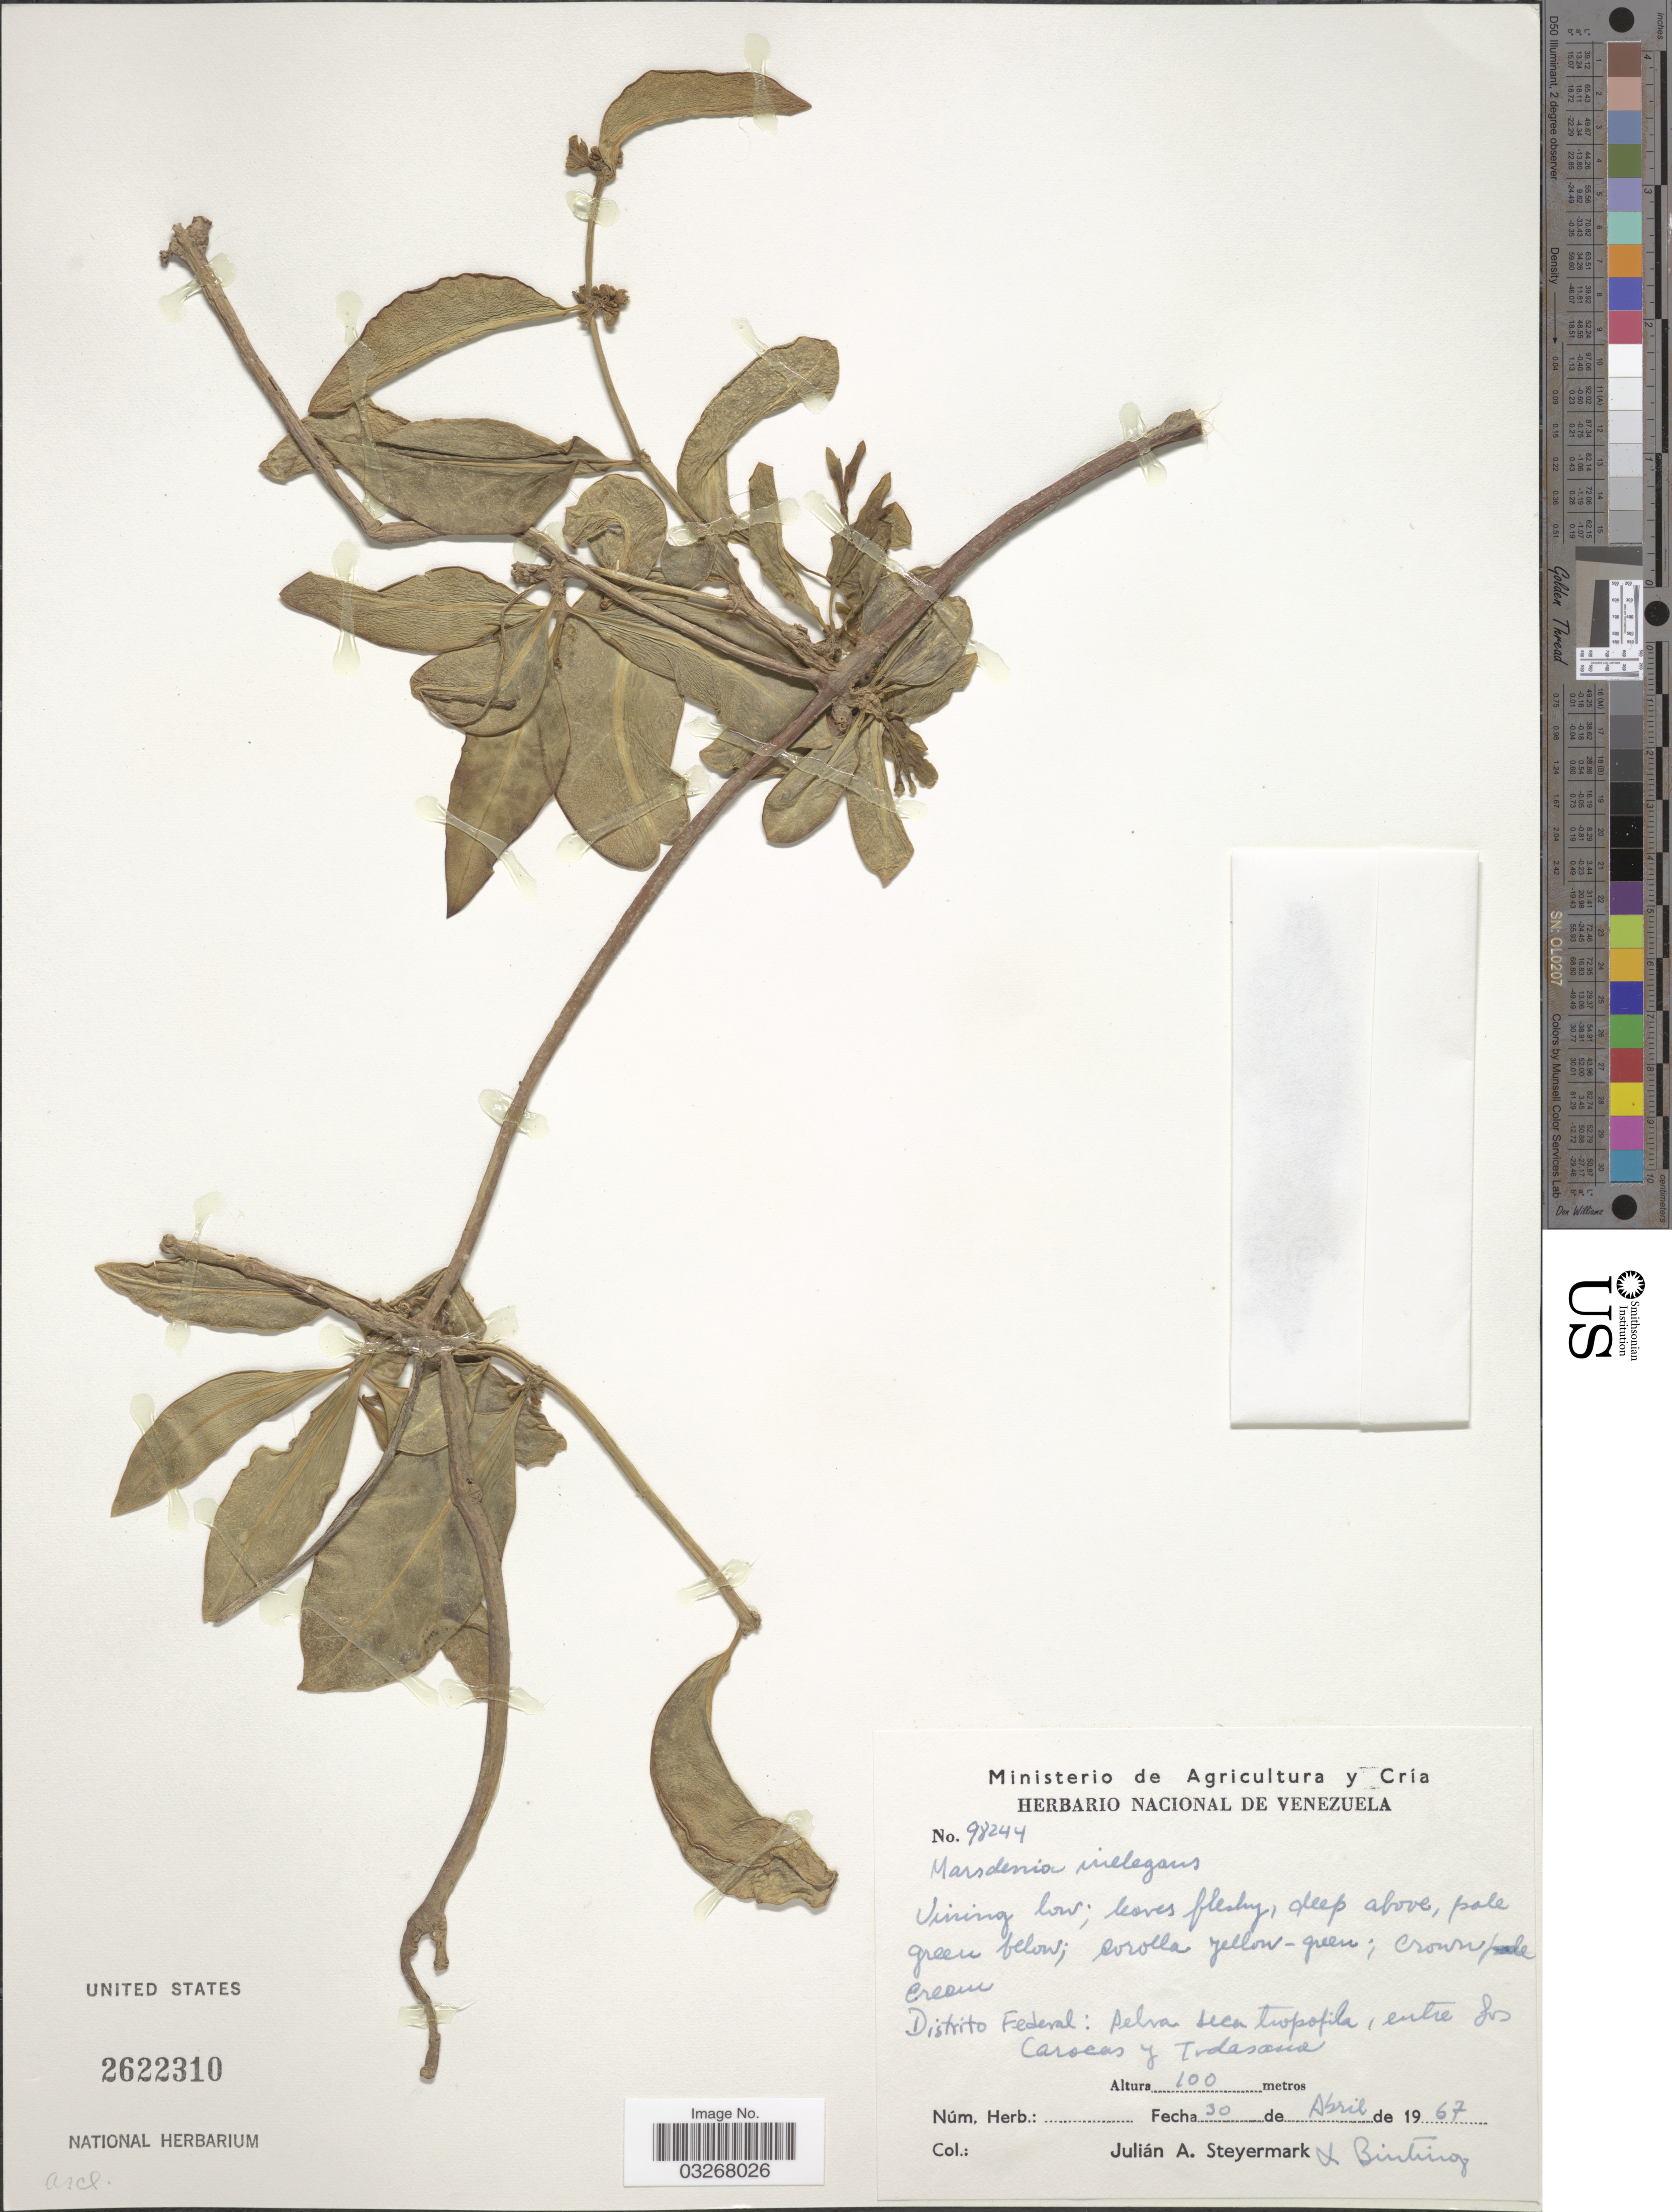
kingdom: Plantae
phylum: Tracheophyta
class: Magnoliopsida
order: Gentianales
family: Apocynaceae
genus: Marsdenia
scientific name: Marsdenia inelegans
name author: Rusby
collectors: J. Steyermark & G. S. Bunting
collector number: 98244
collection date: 1967-04-30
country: Venezuela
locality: Distrito Federal: selva seca tropofila, entre Los Carocas y Todasana.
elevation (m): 100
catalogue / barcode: US 2622310